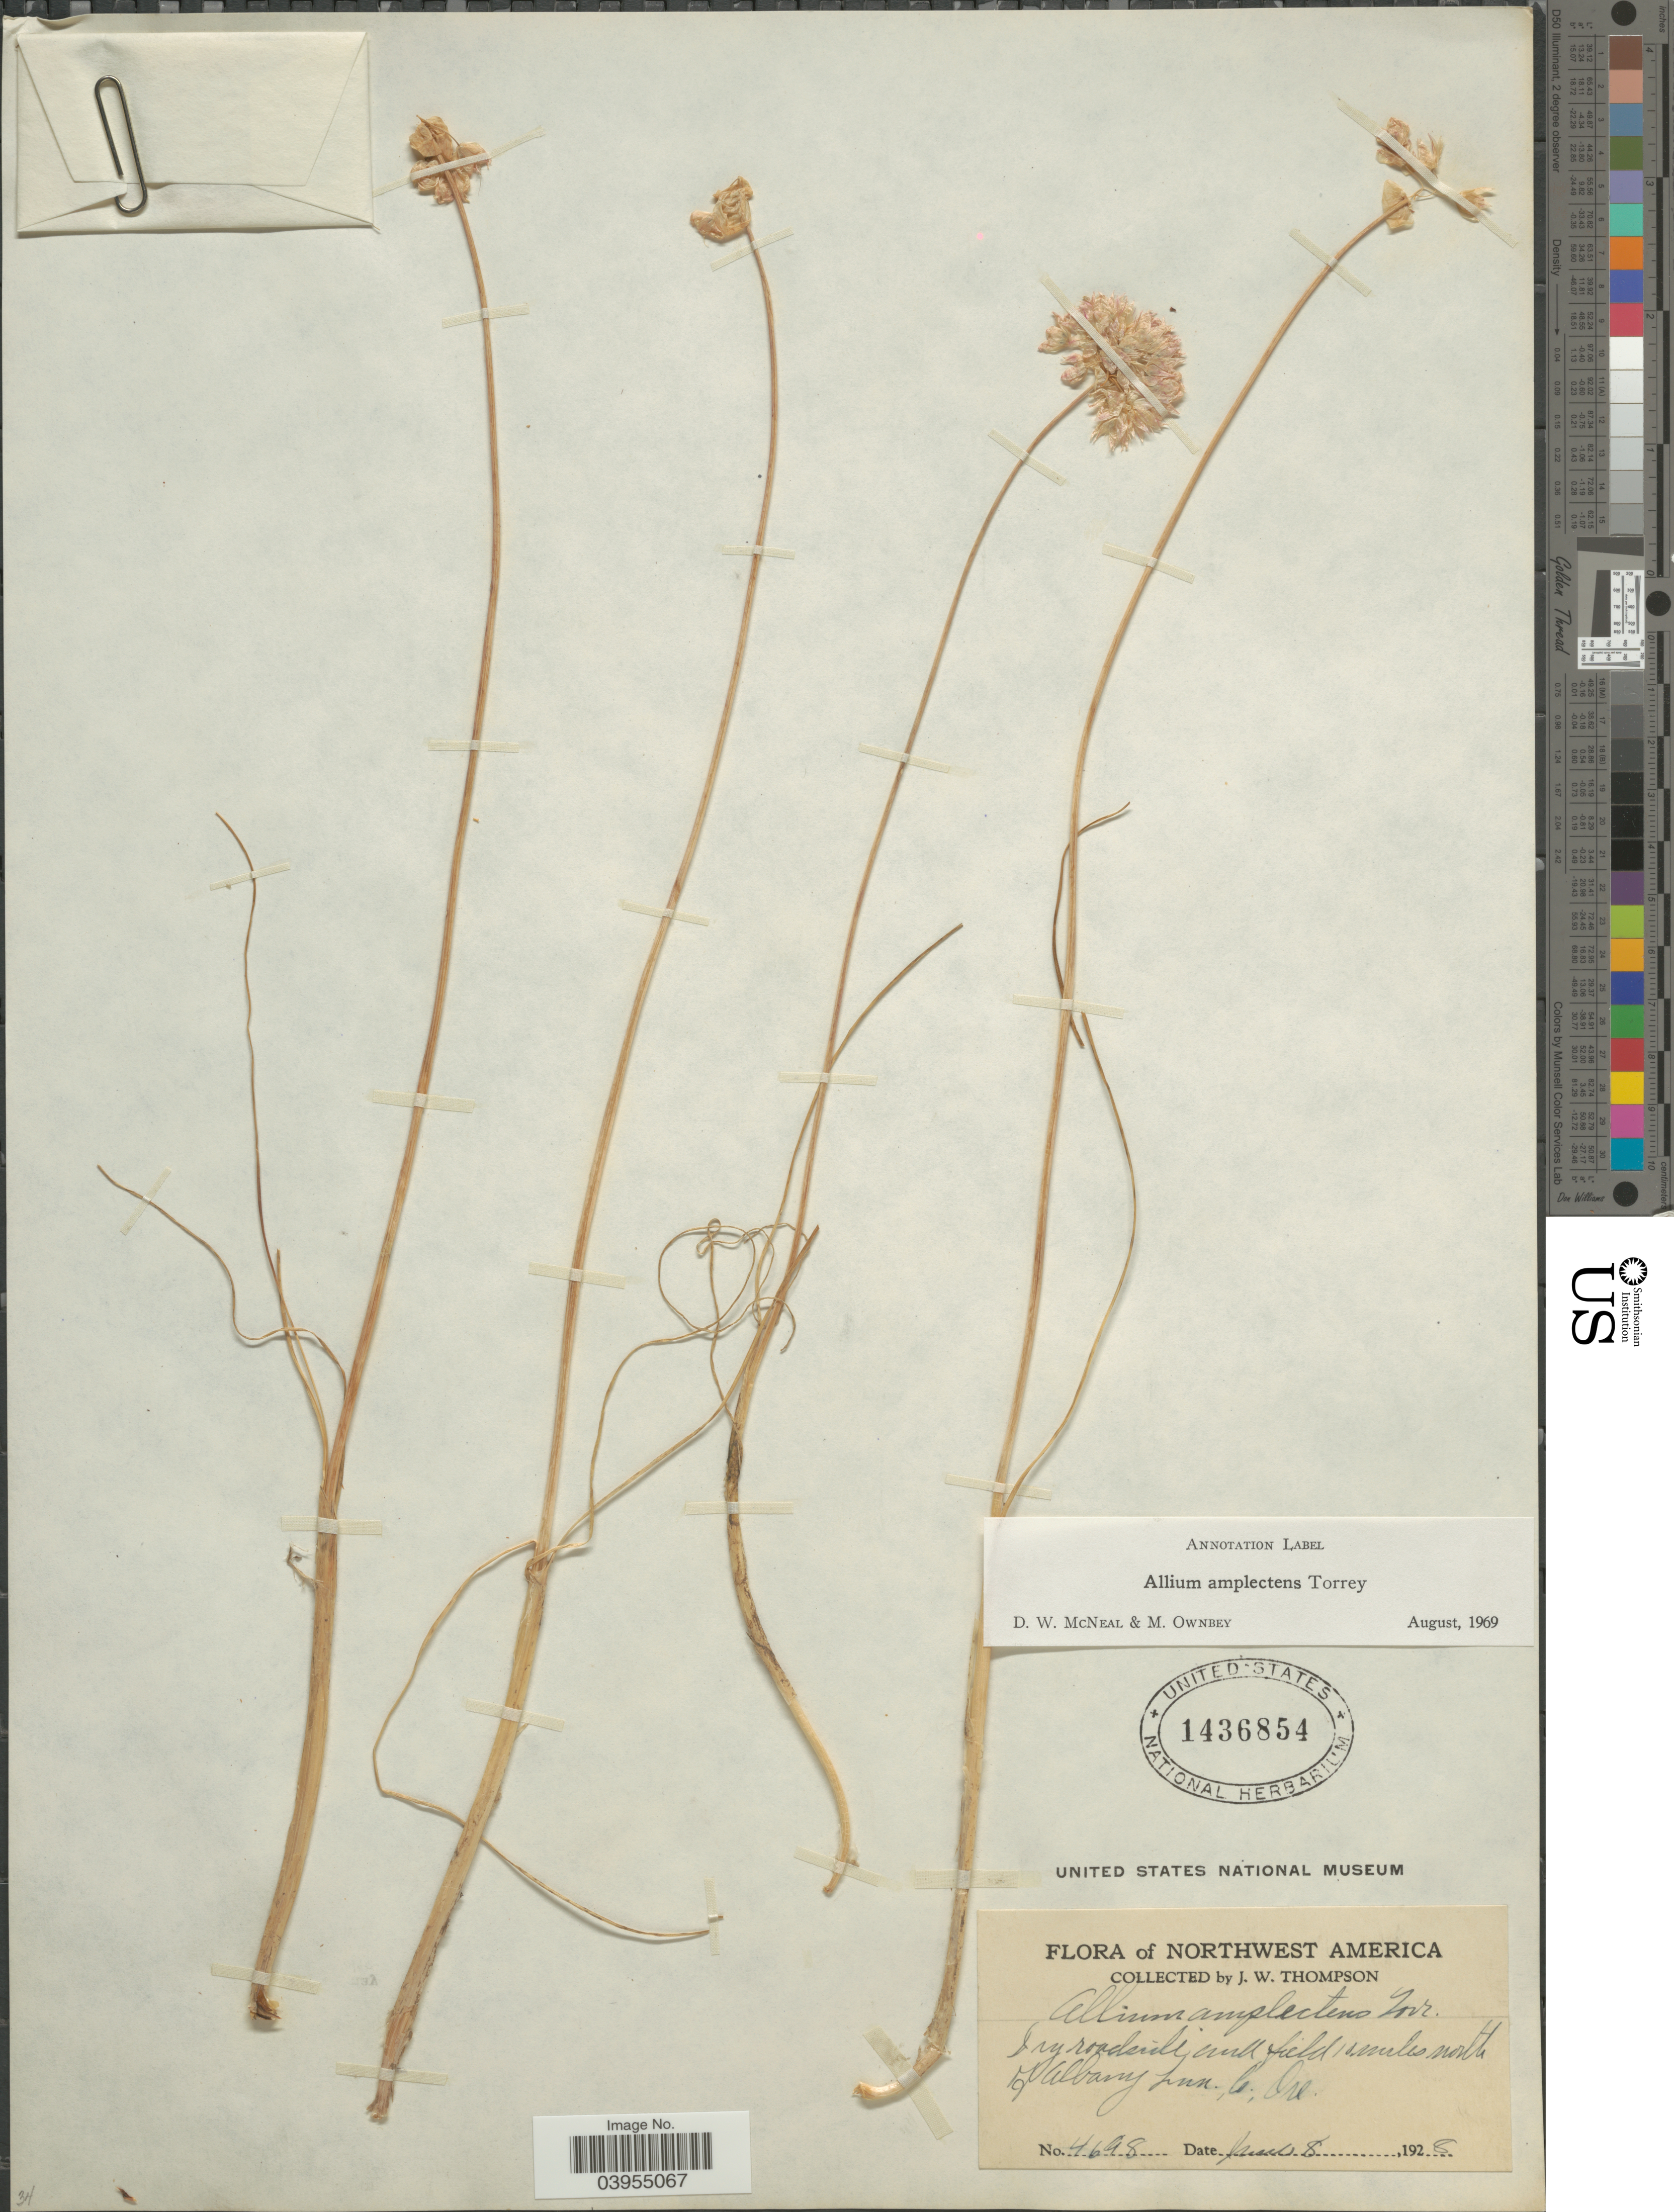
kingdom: Plantae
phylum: Tracheophyta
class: Liliopsida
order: Asparagales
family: Amaryllidaceae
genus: Allium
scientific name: Allium amplectens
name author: Torr.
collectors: J. Thompson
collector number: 4698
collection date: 1928-06-08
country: United States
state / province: Oregon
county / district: Linn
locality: Northwest America. Dry roadside and field, 10 miles north of Albany Linn Co.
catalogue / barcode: US 1436854